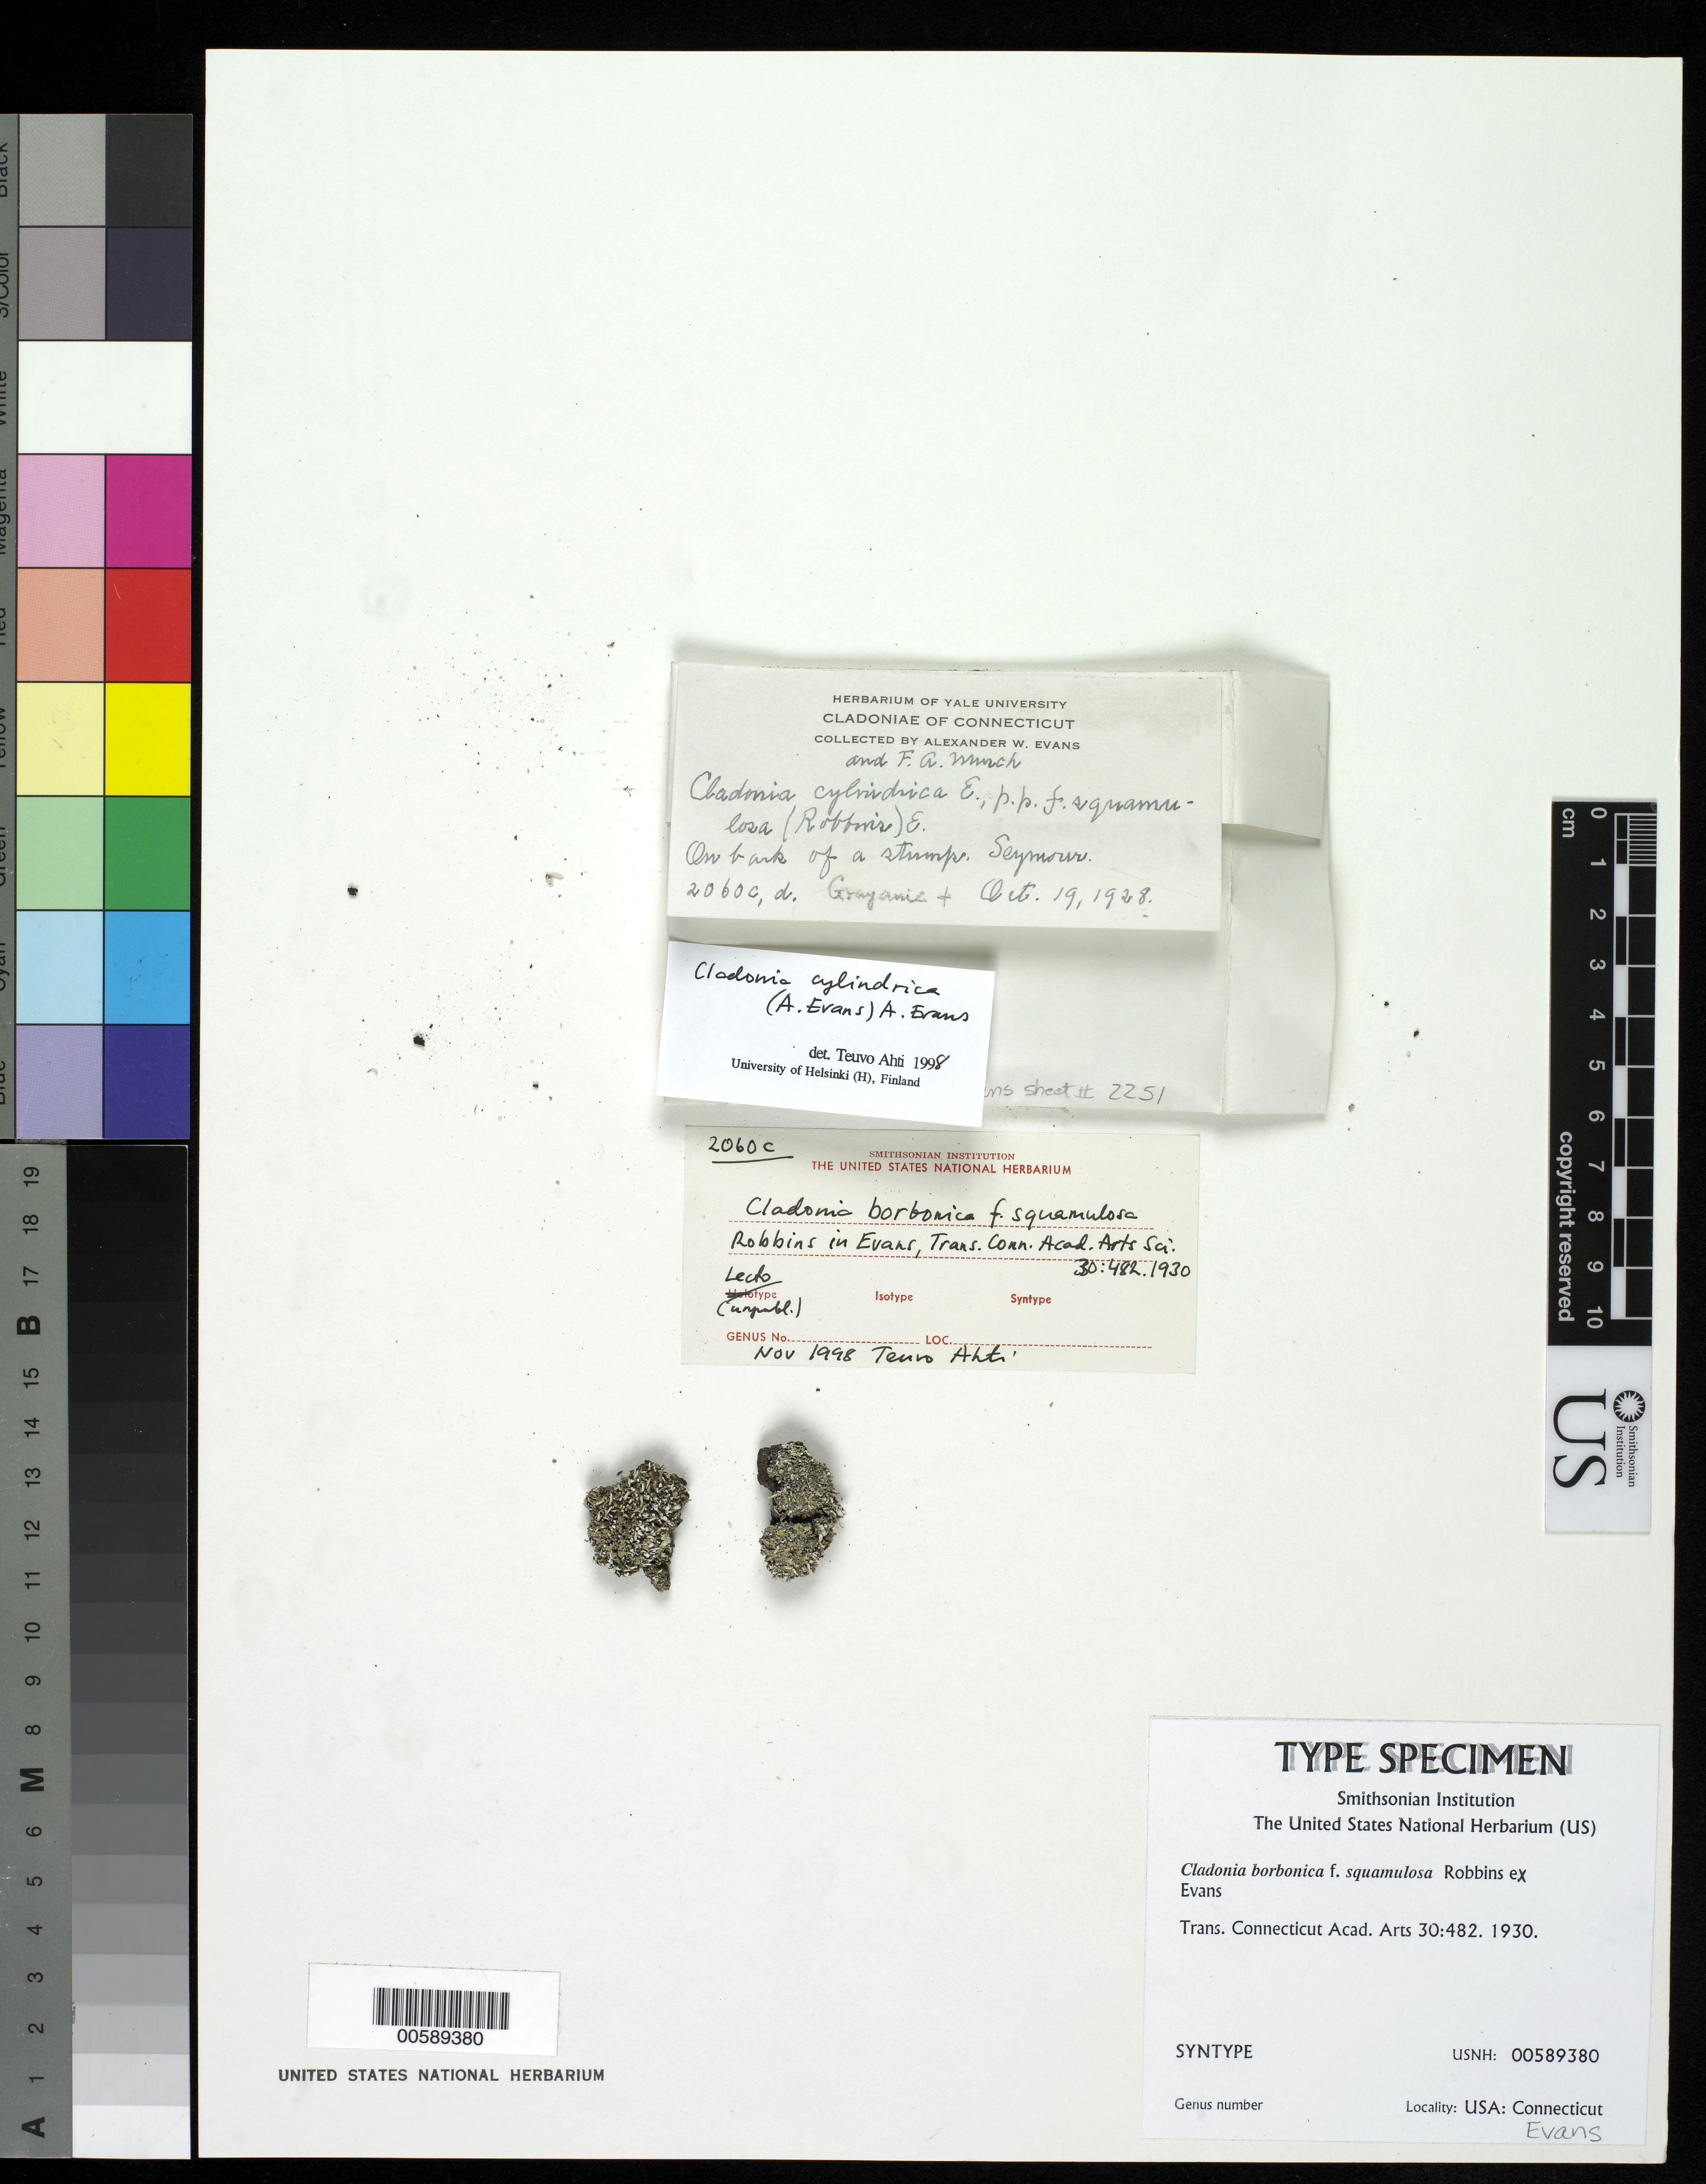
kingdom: Fungi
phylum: Ascomycota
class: Lecanoromycetes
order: Lecanorales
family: Cladoniaceae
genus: Cladonia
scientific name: Cladonia borbonica f. squamulosa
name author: Robbins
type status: Syntype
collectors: A. W. Evans & F. Musch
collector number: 2060 c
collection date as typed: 19 Oct 1928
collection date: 1928-10-19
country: United States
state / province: Connecticut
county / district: New Haven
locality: Seymour.